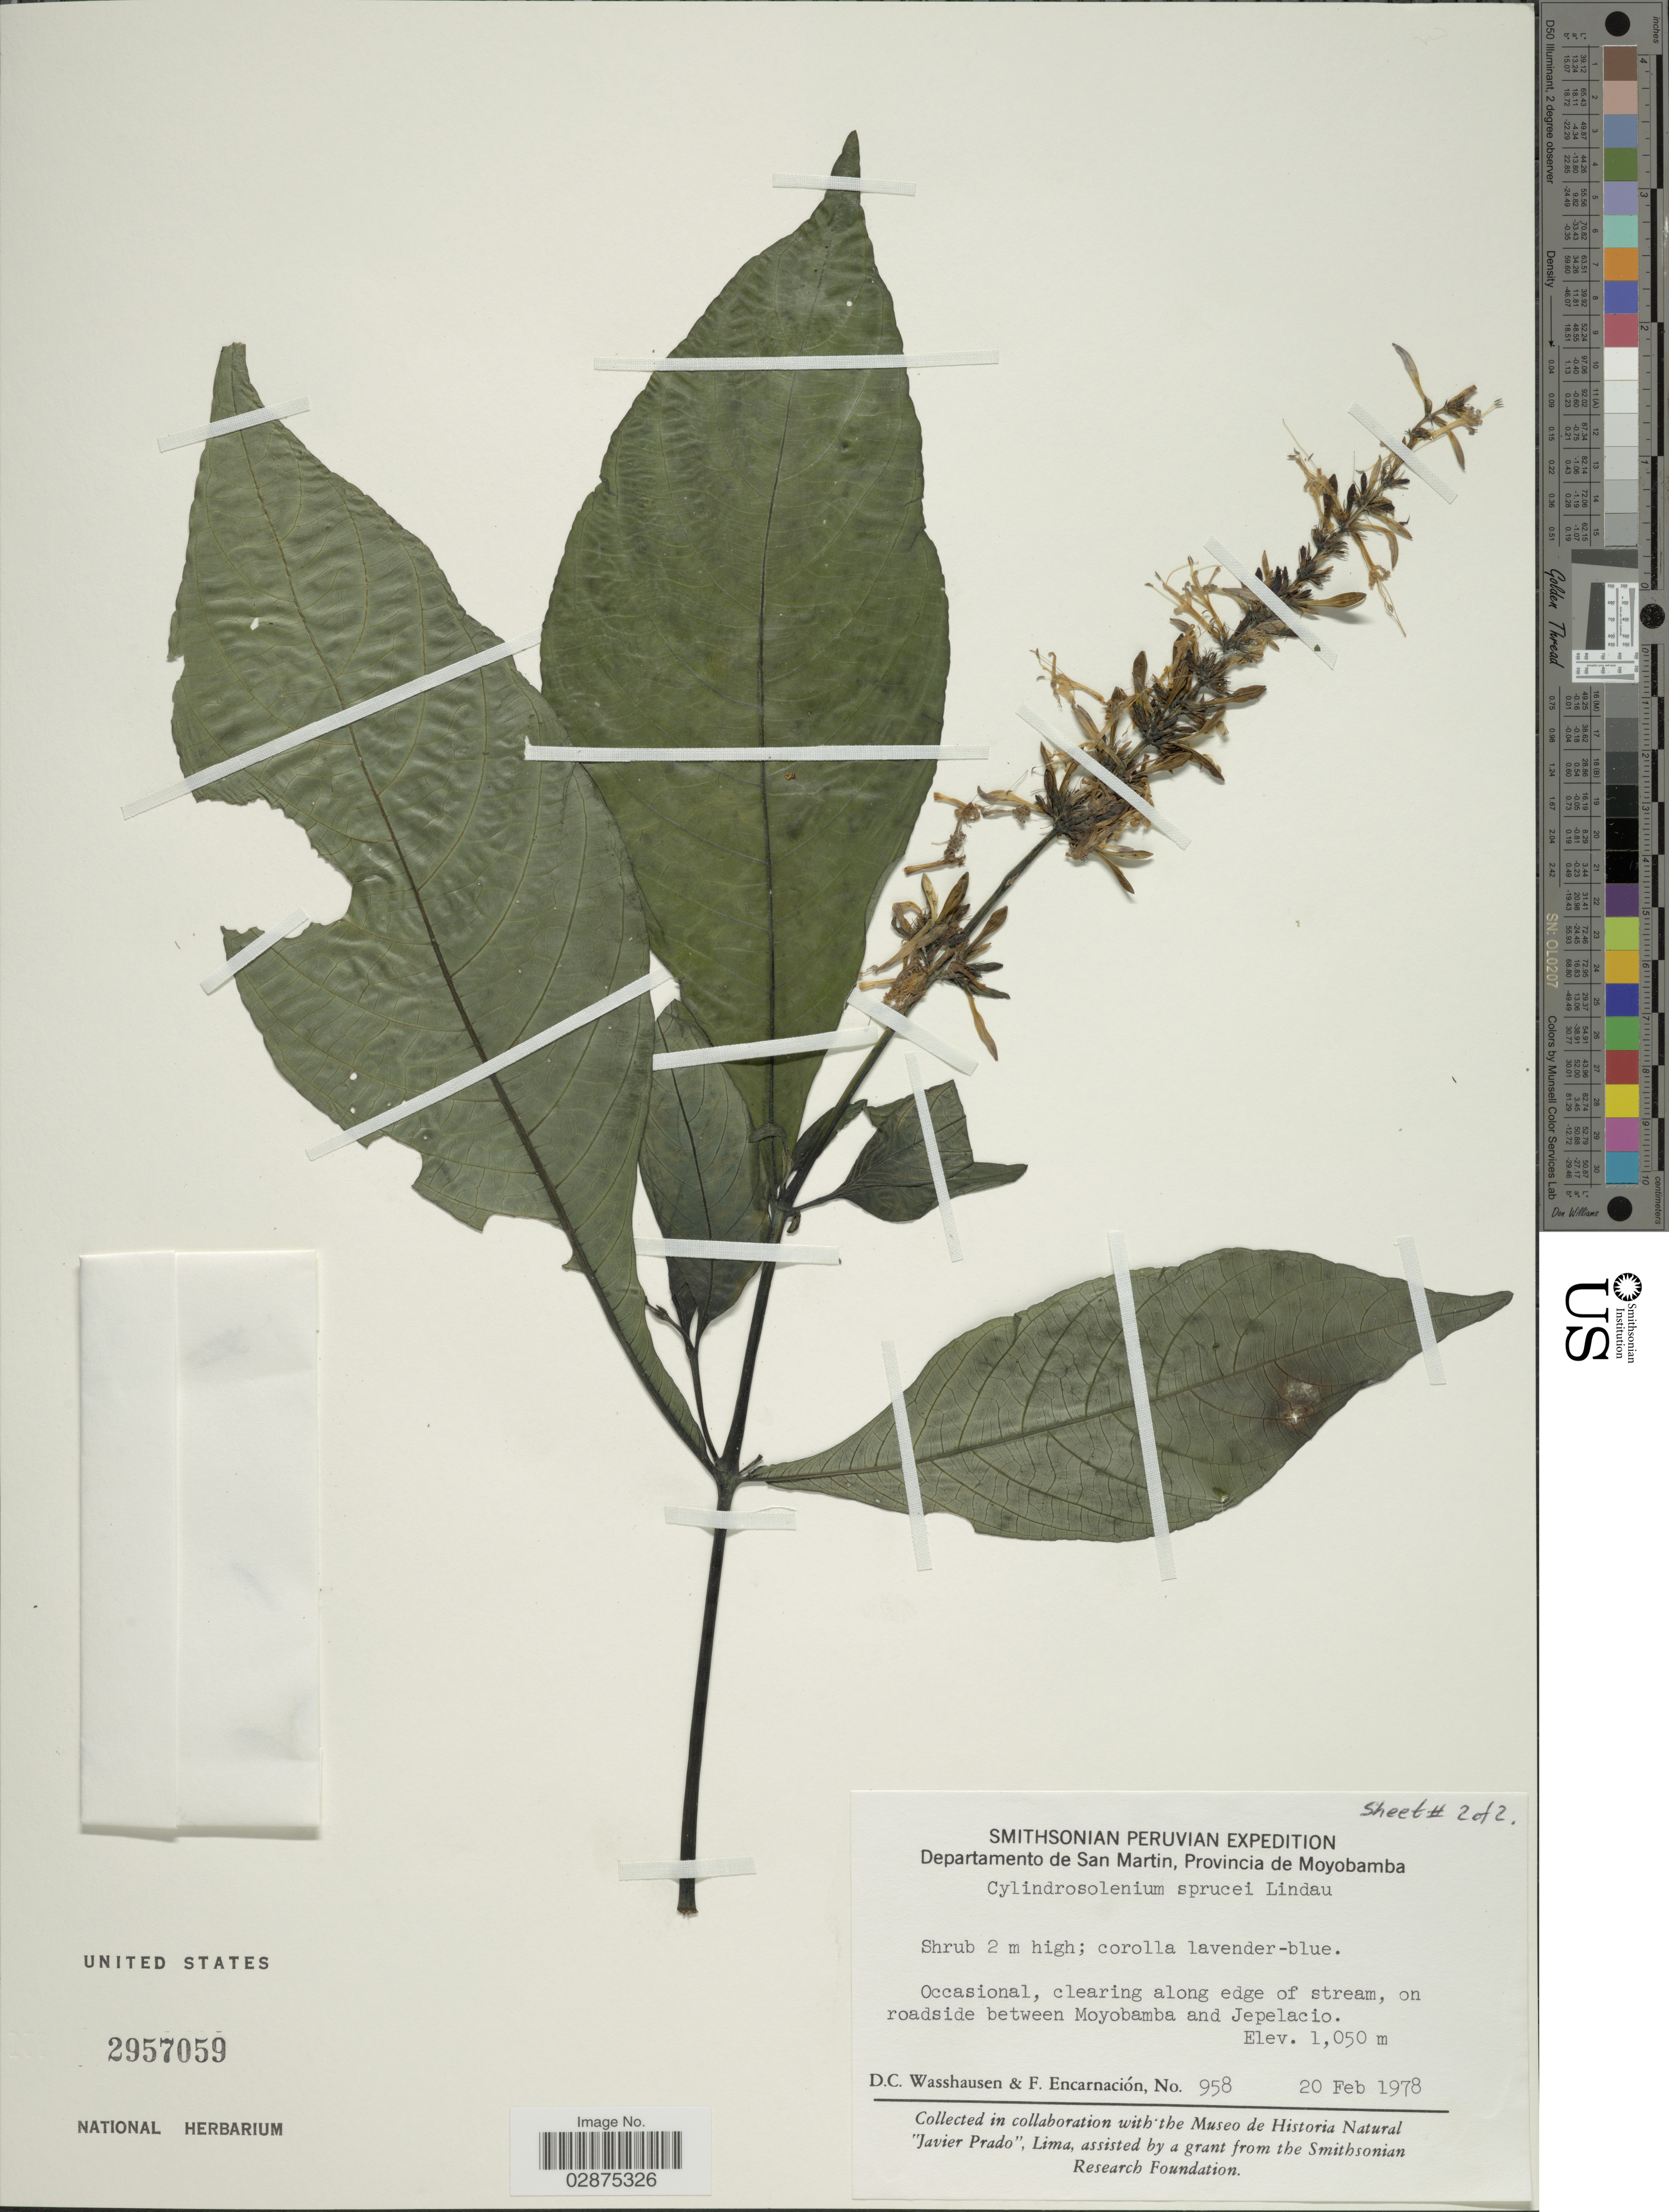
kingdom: Plantae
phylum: Tracheophyta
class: Magnoliopsida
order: Lamiales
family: Acanthaceae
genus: Stenostephanus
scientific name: Stenostephanus sprucei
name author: (Lindau) Wassh. & J.R.I. Wood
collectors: D. C. Wasshausen & F. Encarnación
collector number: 958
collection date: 1978-02-20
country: Peru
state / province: San Martín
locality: Departamento de San Martin, Provincia de Moyobamba. On roadside between Moyobamba and Jepelacio.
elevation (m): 1050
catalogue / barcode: US 2957059